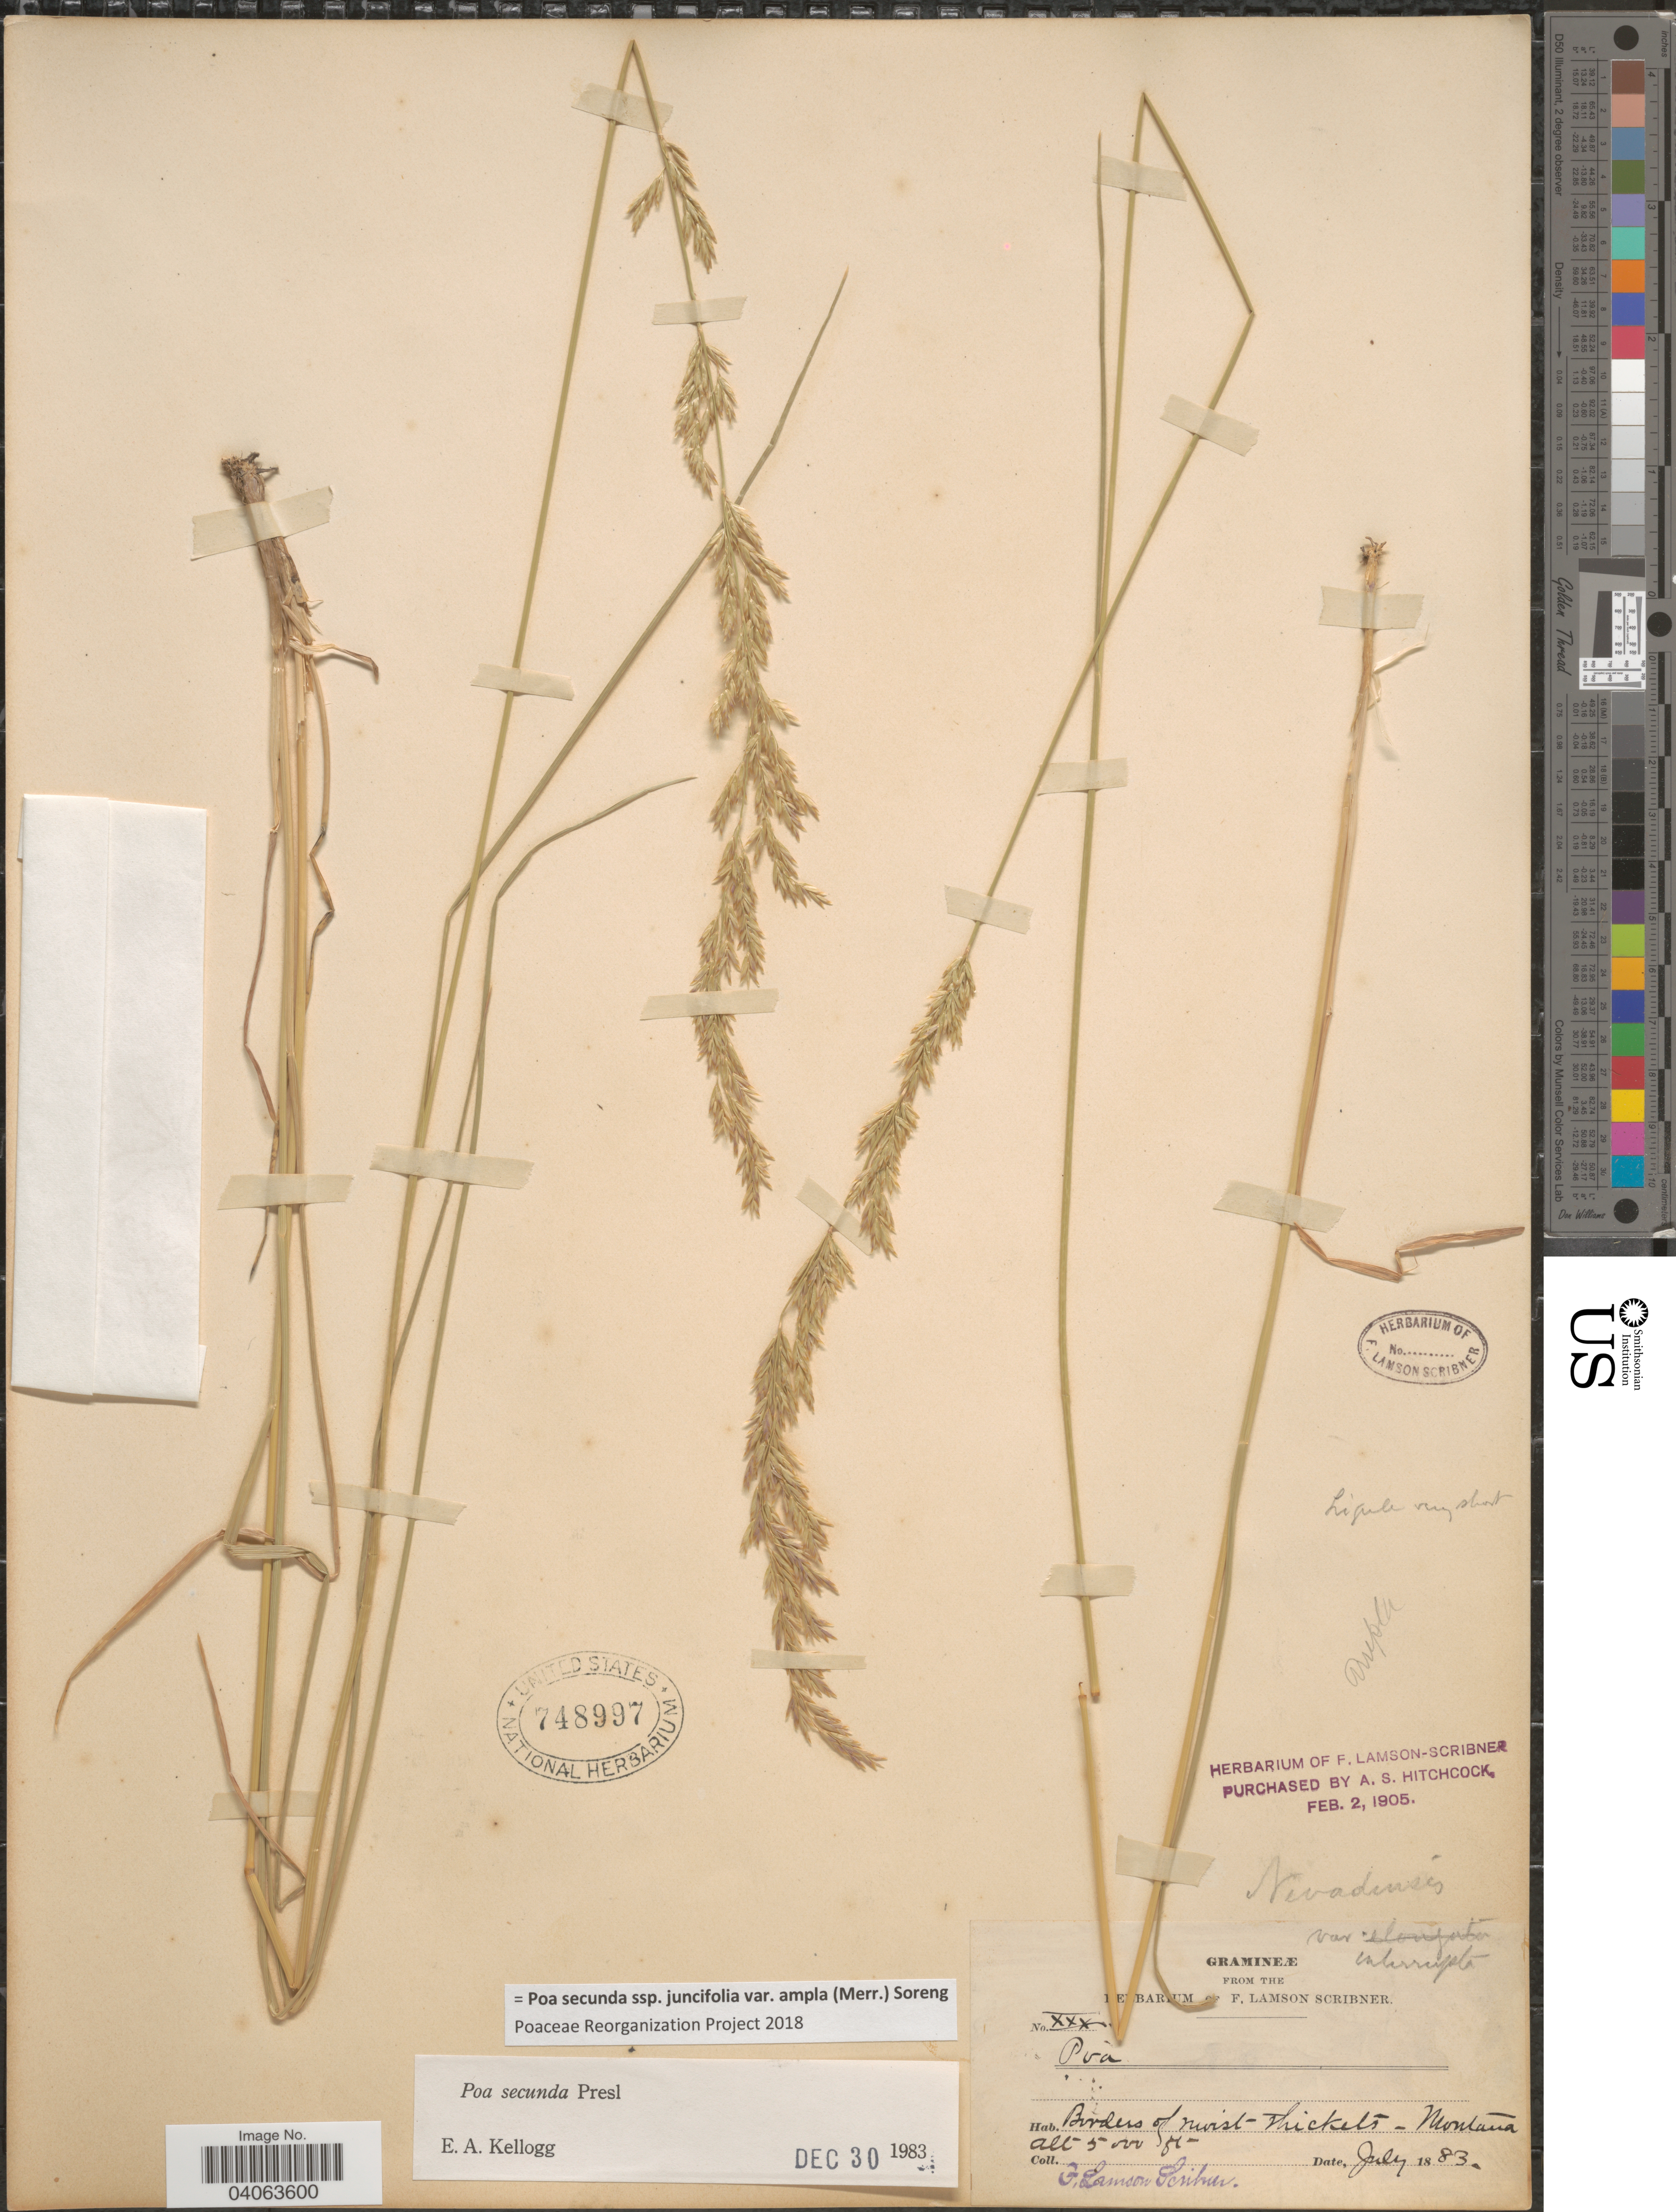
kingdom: Plantae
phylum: Tracheophyta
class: Liliopsida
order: Poales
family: Poaceae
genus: Poa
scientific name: Poa secunda subsp. juncifolia var. ampla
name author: (Merr.) Soreng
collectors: F. Lamson-Scribner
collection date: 1883-07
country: United States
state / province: Montana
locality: Borders of moist thickets.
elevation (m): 1524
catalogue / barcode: US 748997